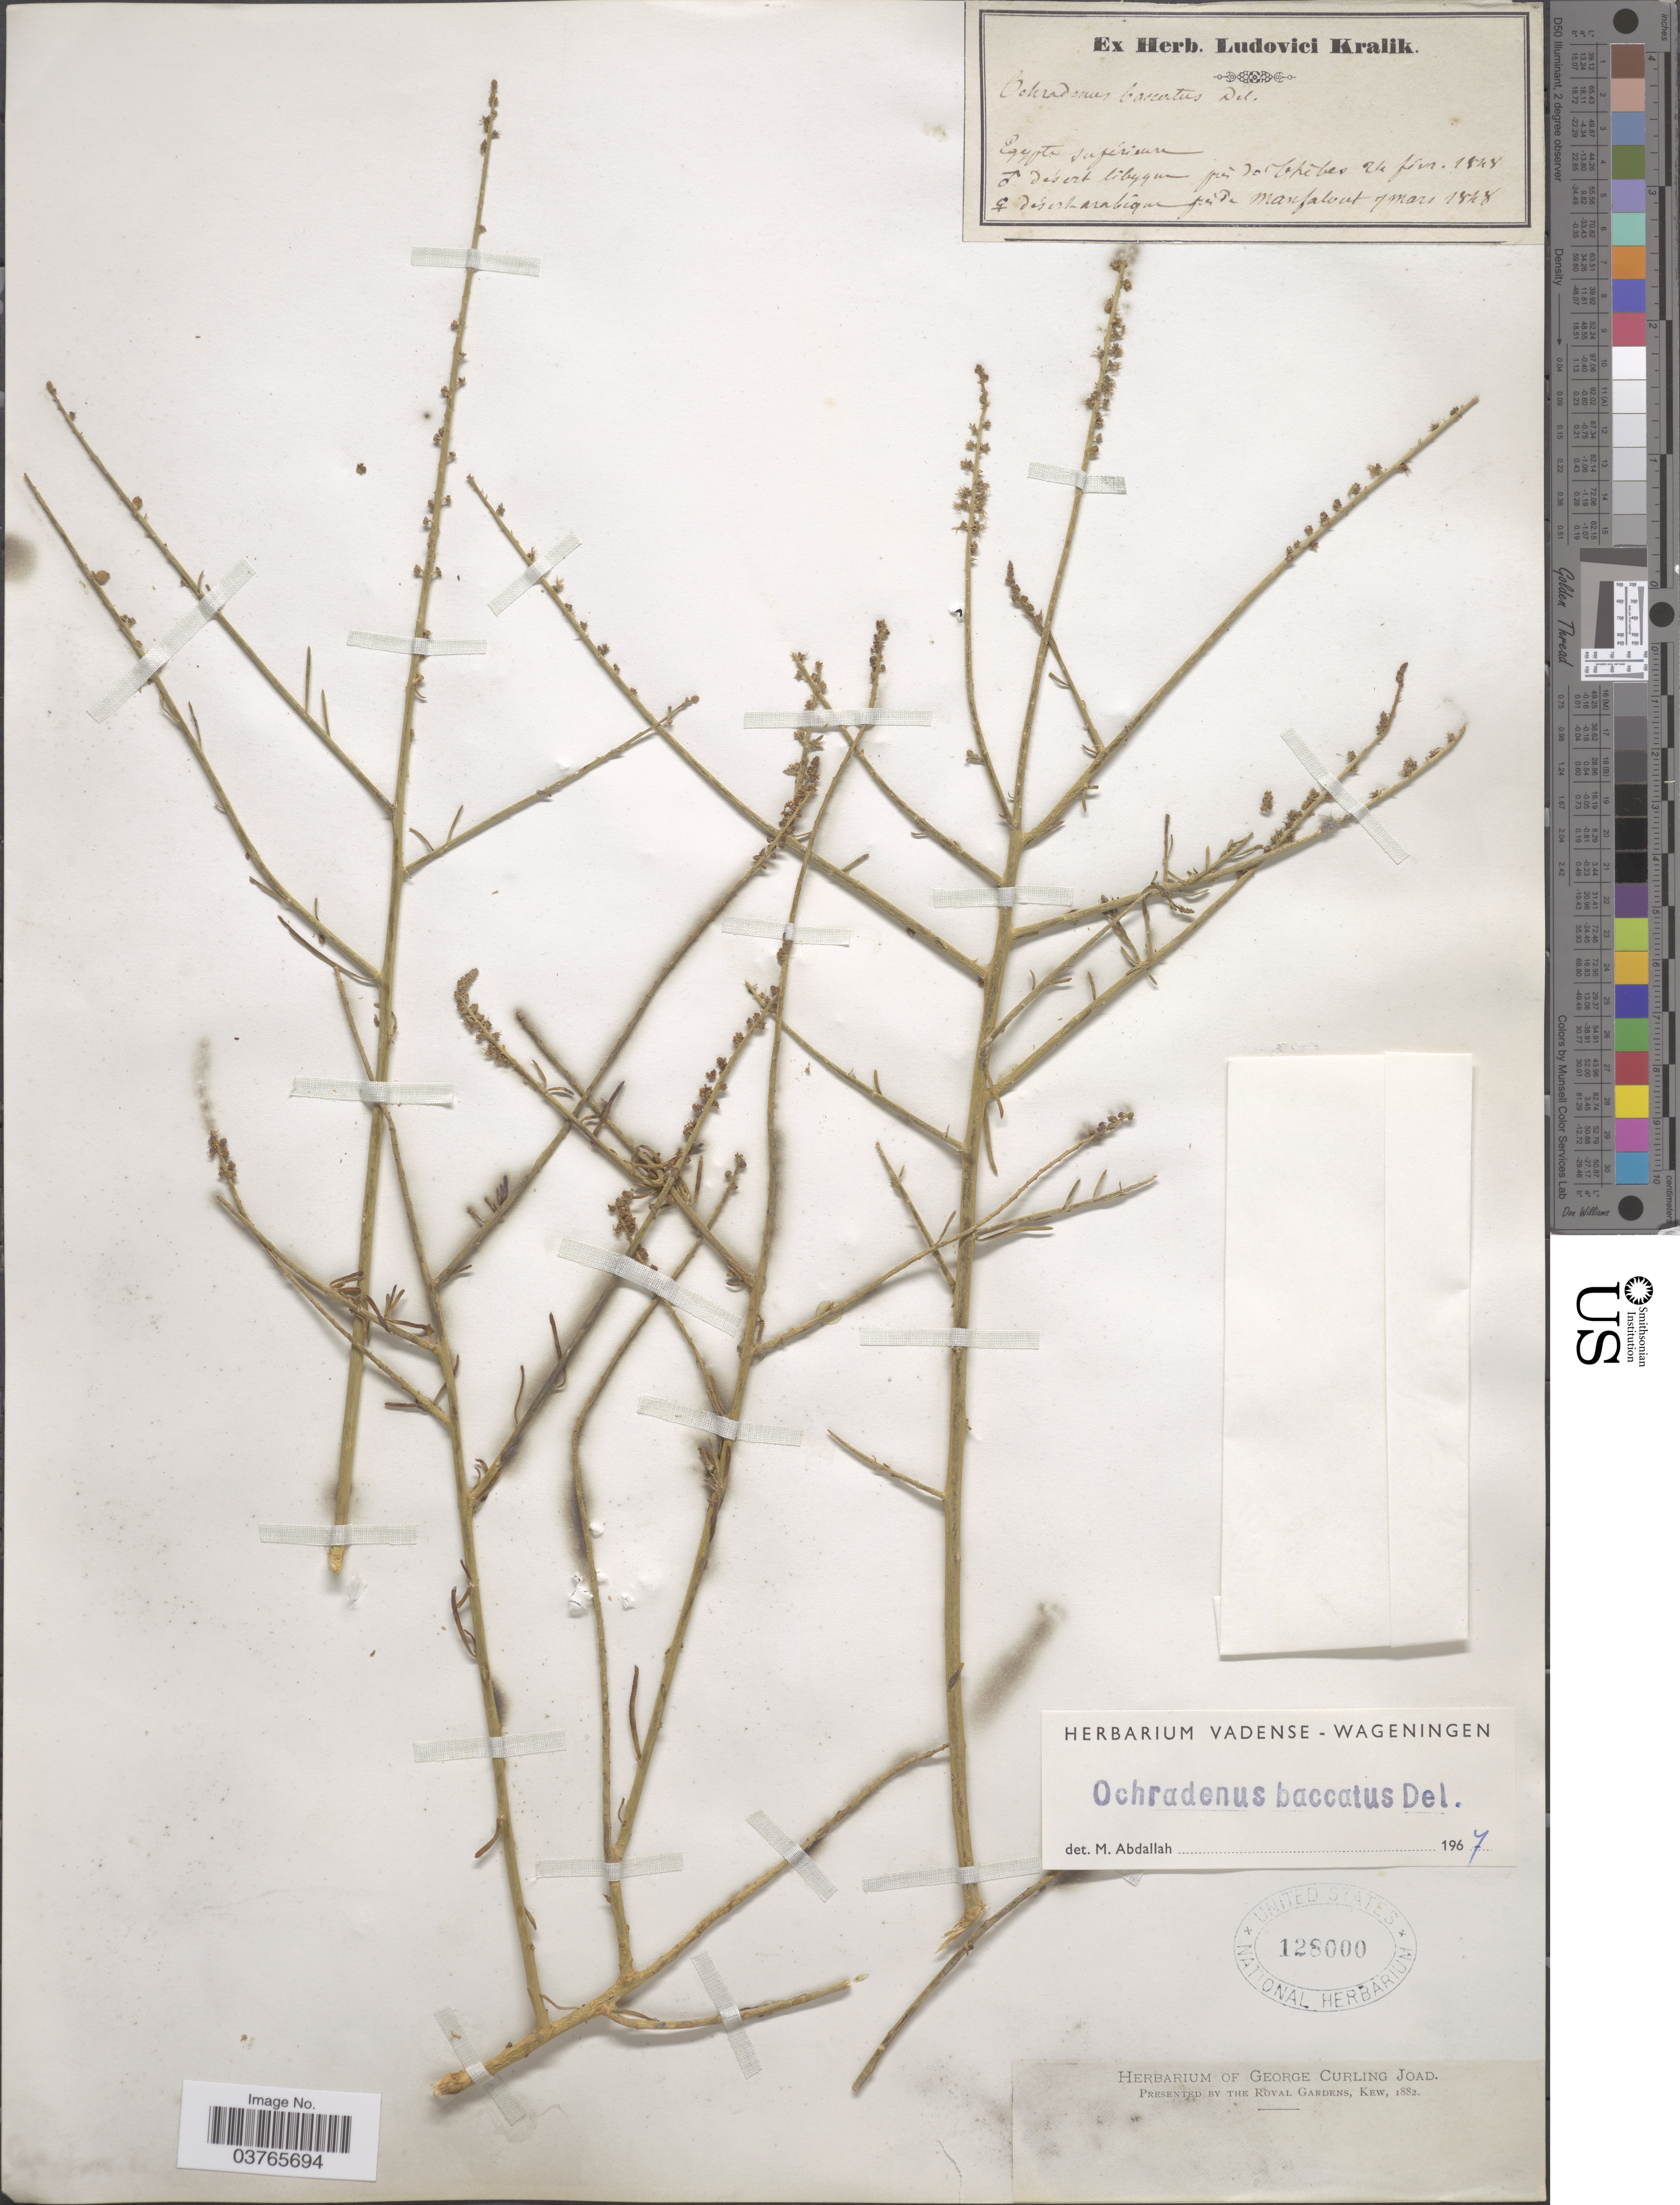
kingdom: Plantae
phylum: Tracheophyta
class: Magnoliopsida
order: Brassicales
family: Resedaceae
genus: Ochradenus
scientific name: Ochradenus baccatus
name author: Delile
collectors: ex herb. L. Kralik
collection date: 1848-02-21/1848-03-07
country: Egypt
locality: Egypte Ju [illegible text].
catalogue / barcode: US 128000